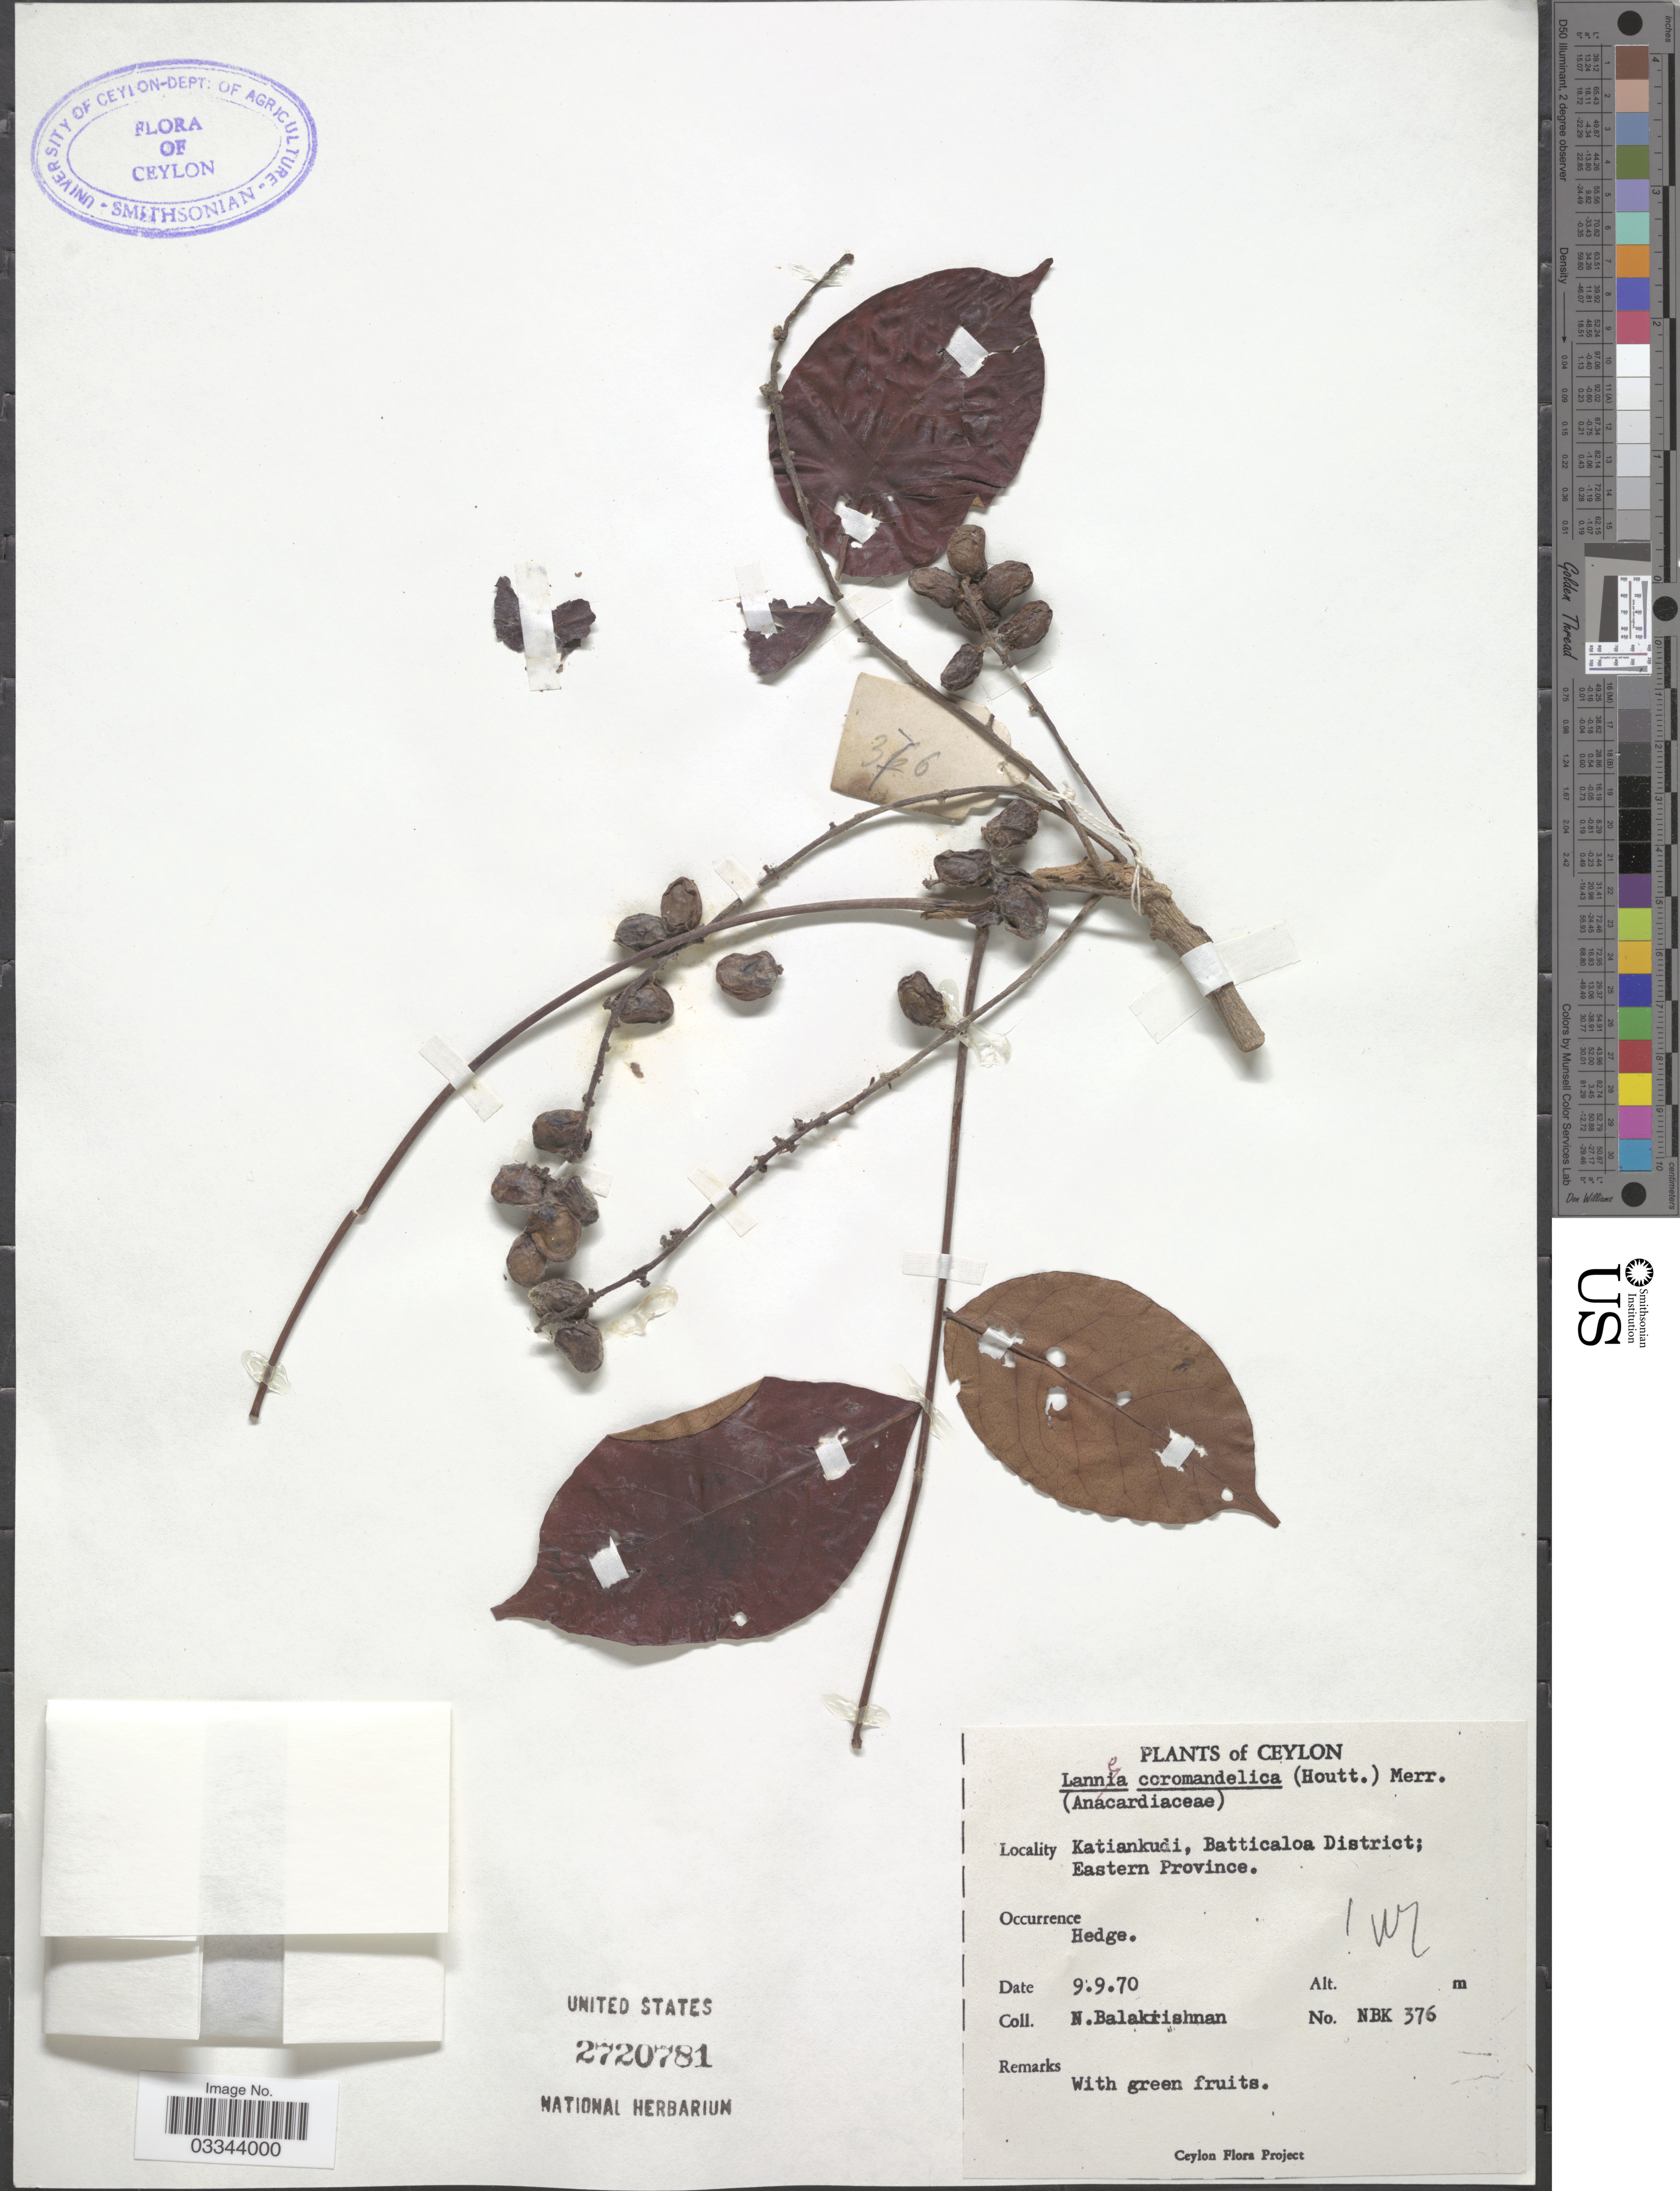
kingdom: Plantae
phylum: Tracheophyta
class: Magnoliopsida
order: Sapindales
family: Anacardiaceae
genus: Lannea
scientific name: Lannea coromandelica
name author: (Houtt.) Merr.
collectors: N. Balakrishnan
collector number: NBK376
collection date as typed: Transcribed d/m/y: 9/9/70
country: Sri Lanka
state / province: Eastern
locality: Ceylon, Katiankundi, Batticaloa District.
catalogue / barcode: US 2720781